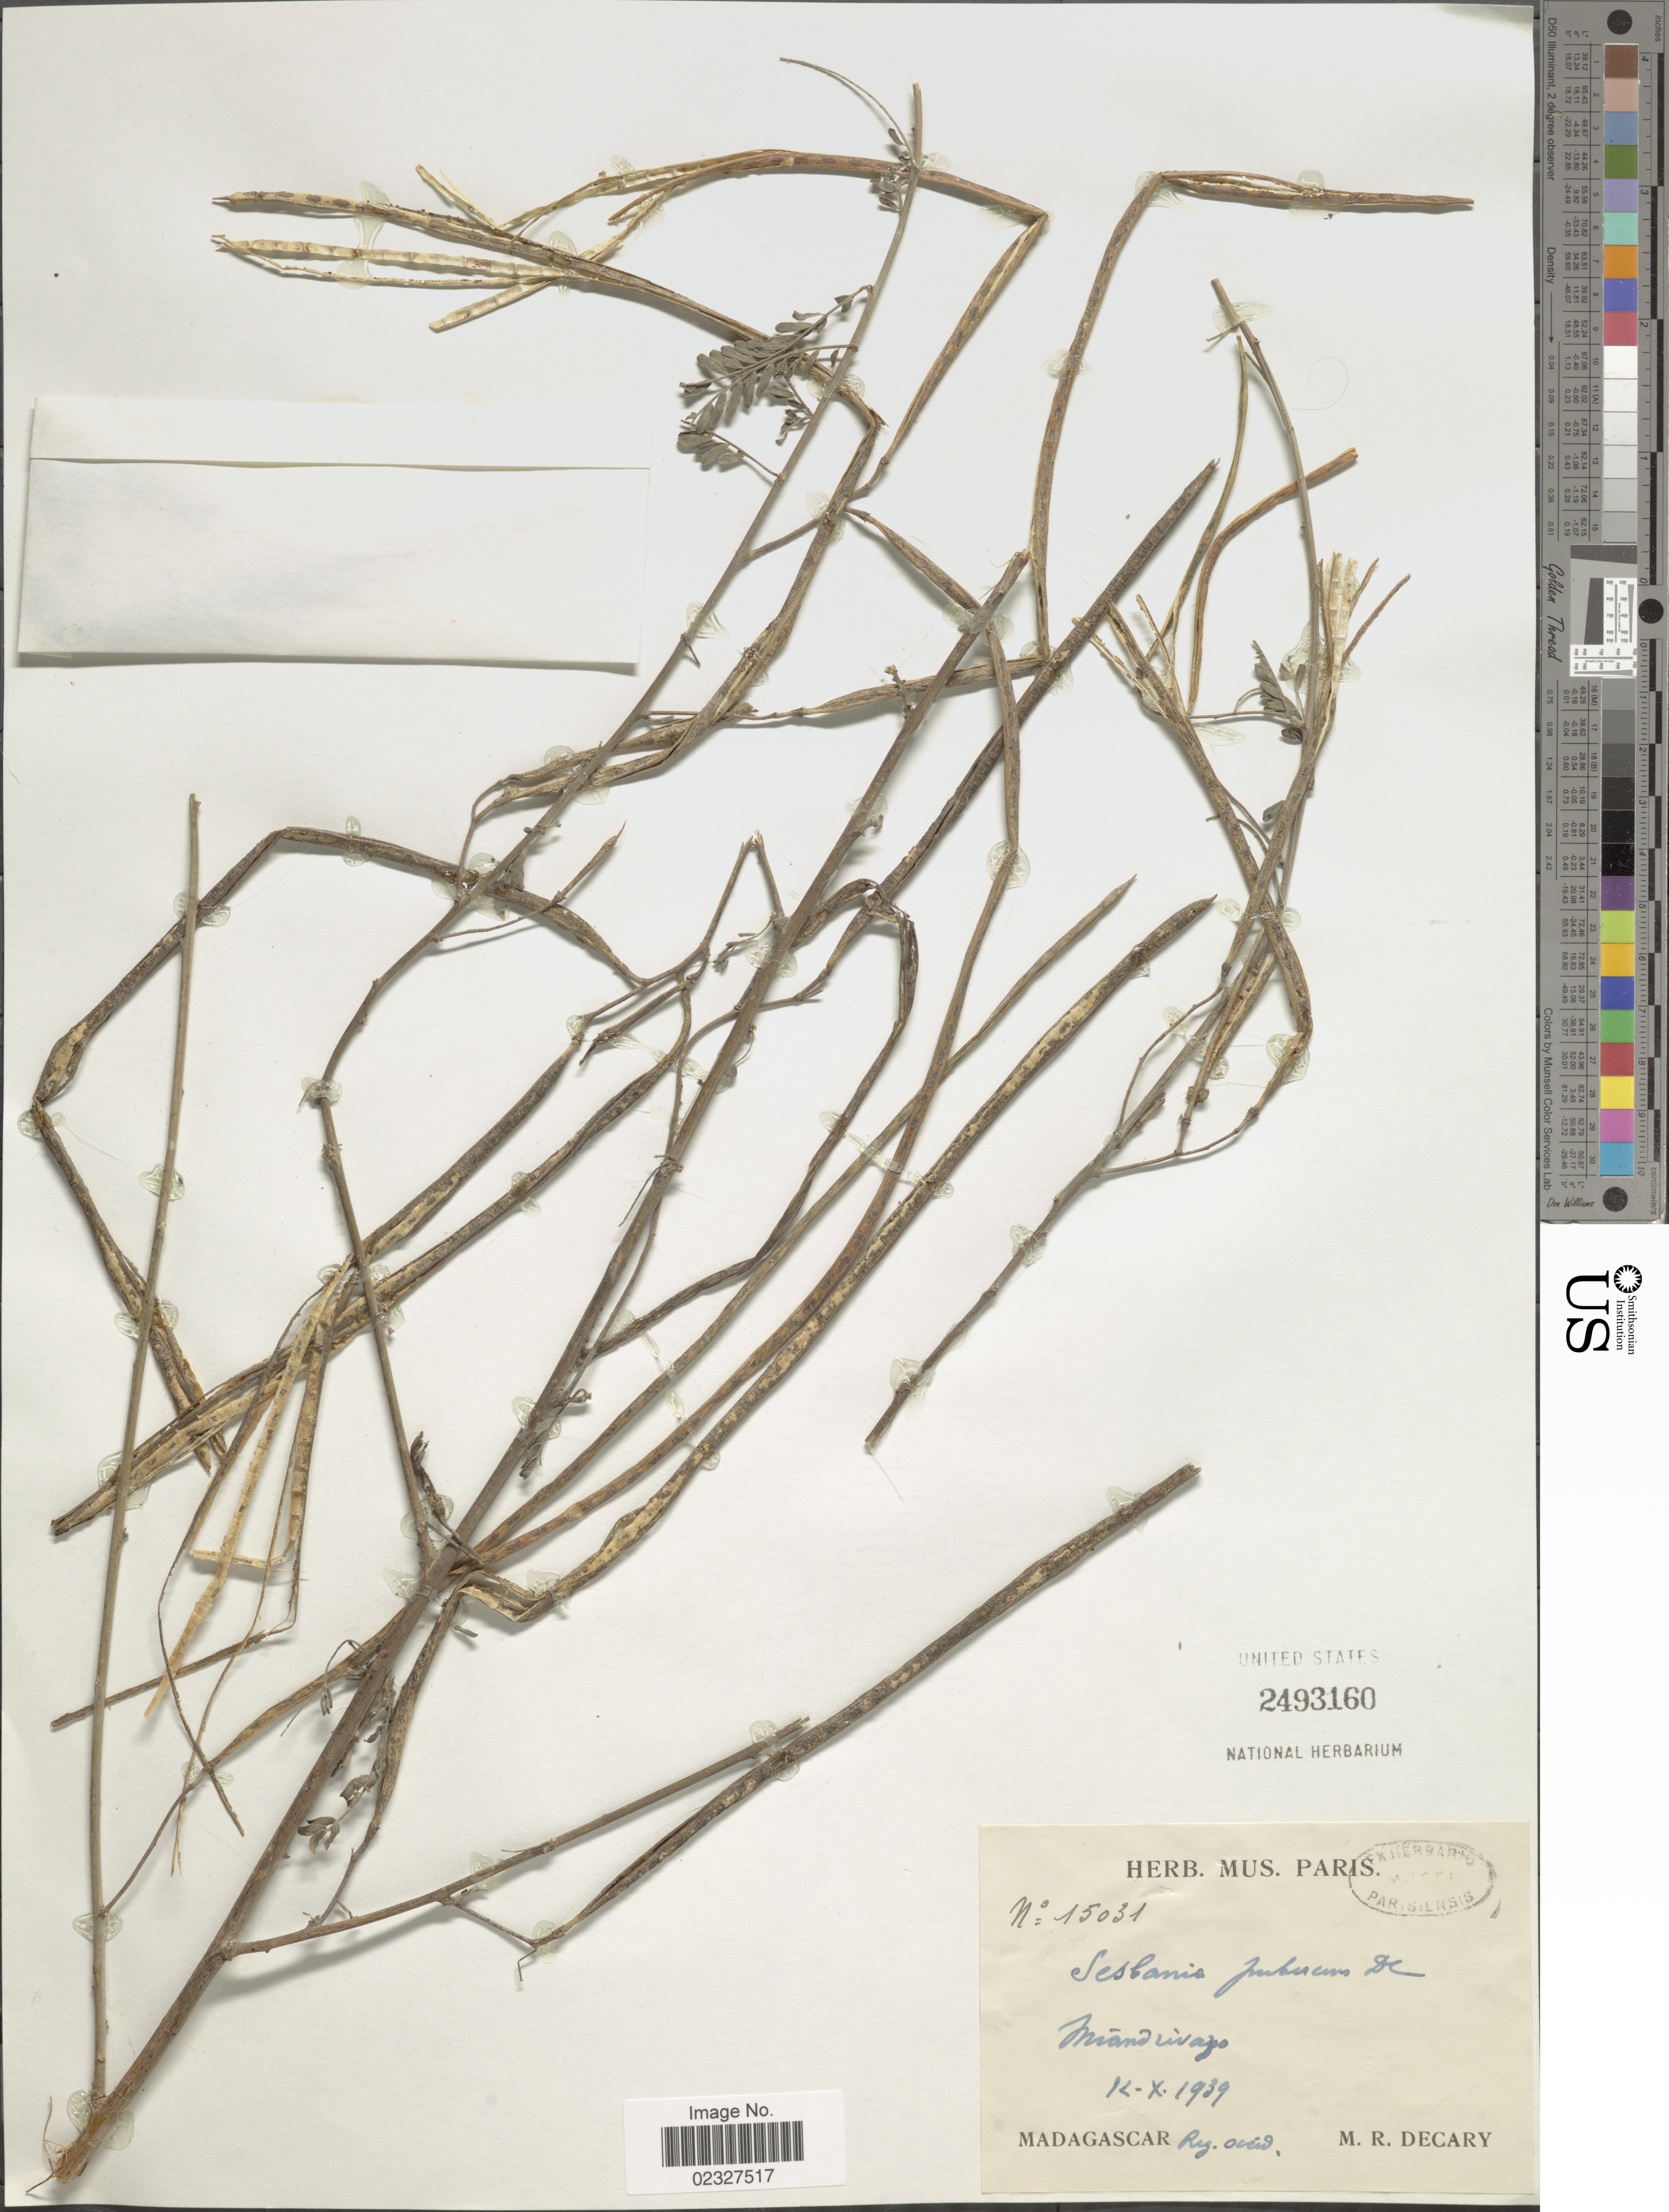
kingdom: Plantae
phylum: Tracheophyta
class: Magnoliopsida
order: Fabales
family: Fabaceae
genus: Sesbania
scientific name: Sesbania pubescens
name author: DC.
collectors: R. Decary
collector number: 15031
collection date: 1939-10-12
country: Madagascar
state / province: Menabe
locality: Miandrivazo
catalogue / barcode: US 2493160